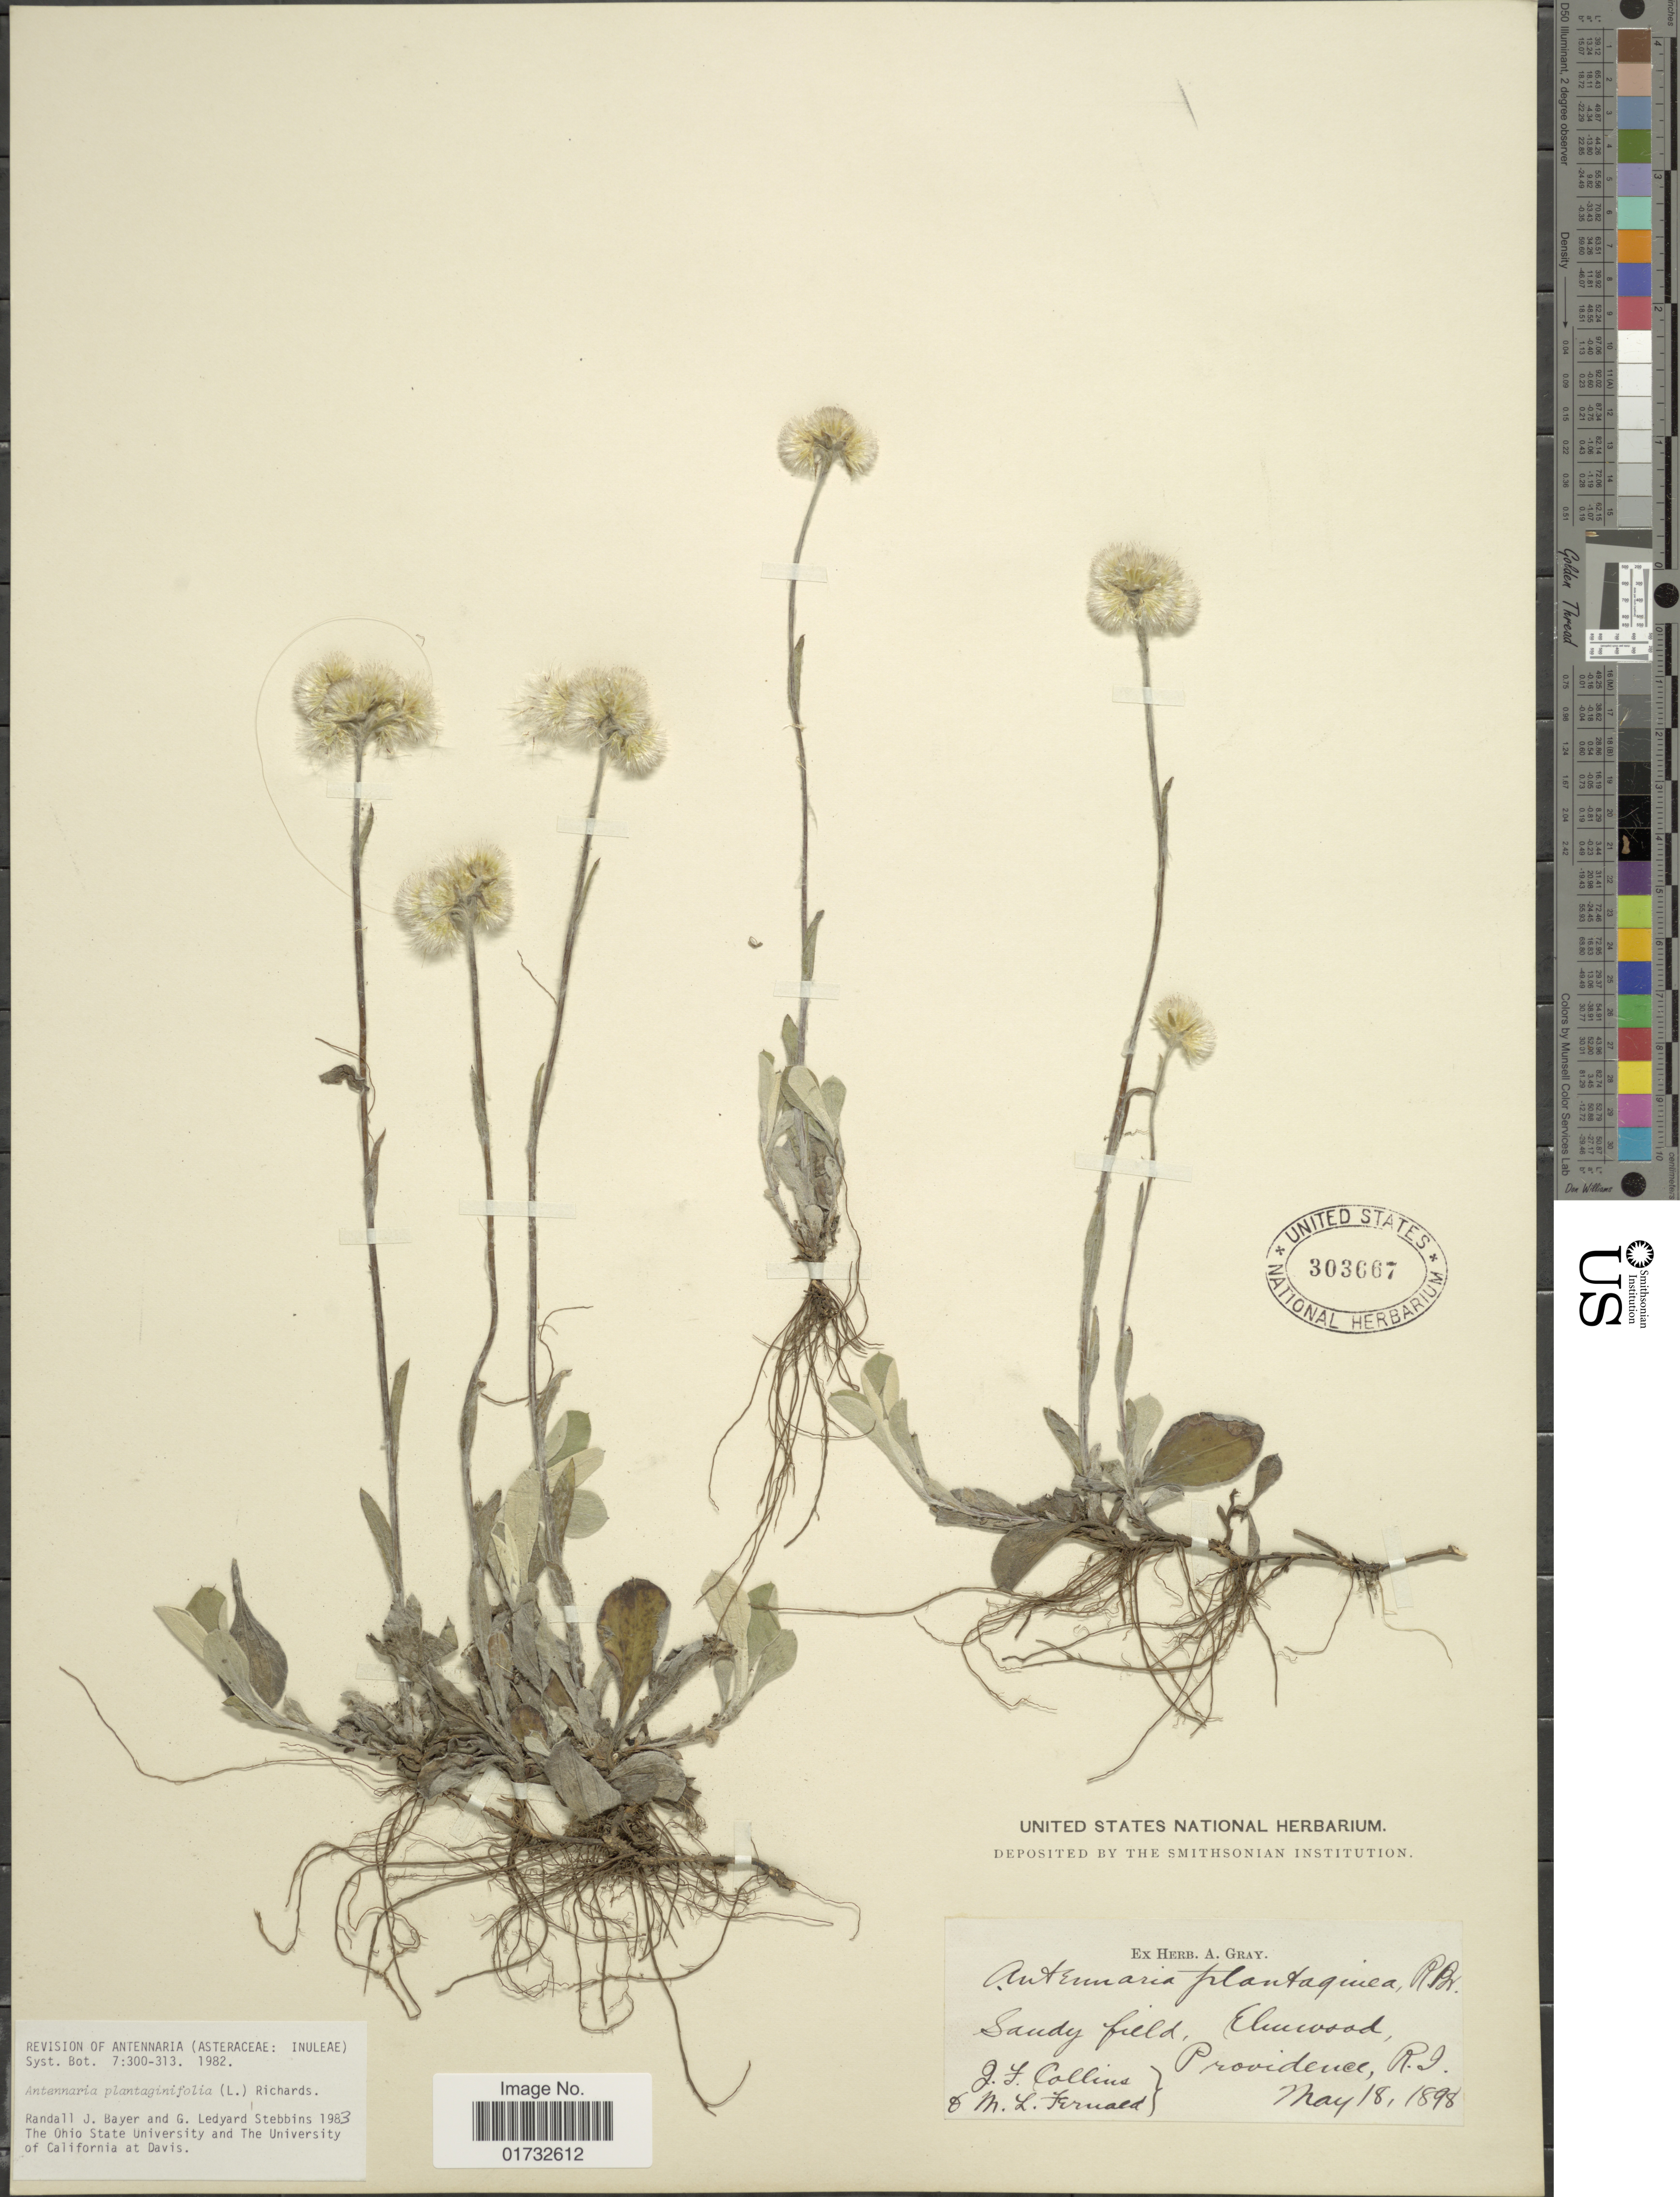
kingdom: Plantae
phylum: Tracheophyta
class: Magnoliopsida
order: Asterales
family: Asteraceae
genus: Antennaria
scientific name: Antennaria plantaginifolia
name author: (L.) Richardson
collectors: J. Collins & M. L. Fernald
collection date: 1898-05-18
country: United States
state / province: Rhode Island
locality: Elmwood, Providence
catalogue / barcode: US 303667